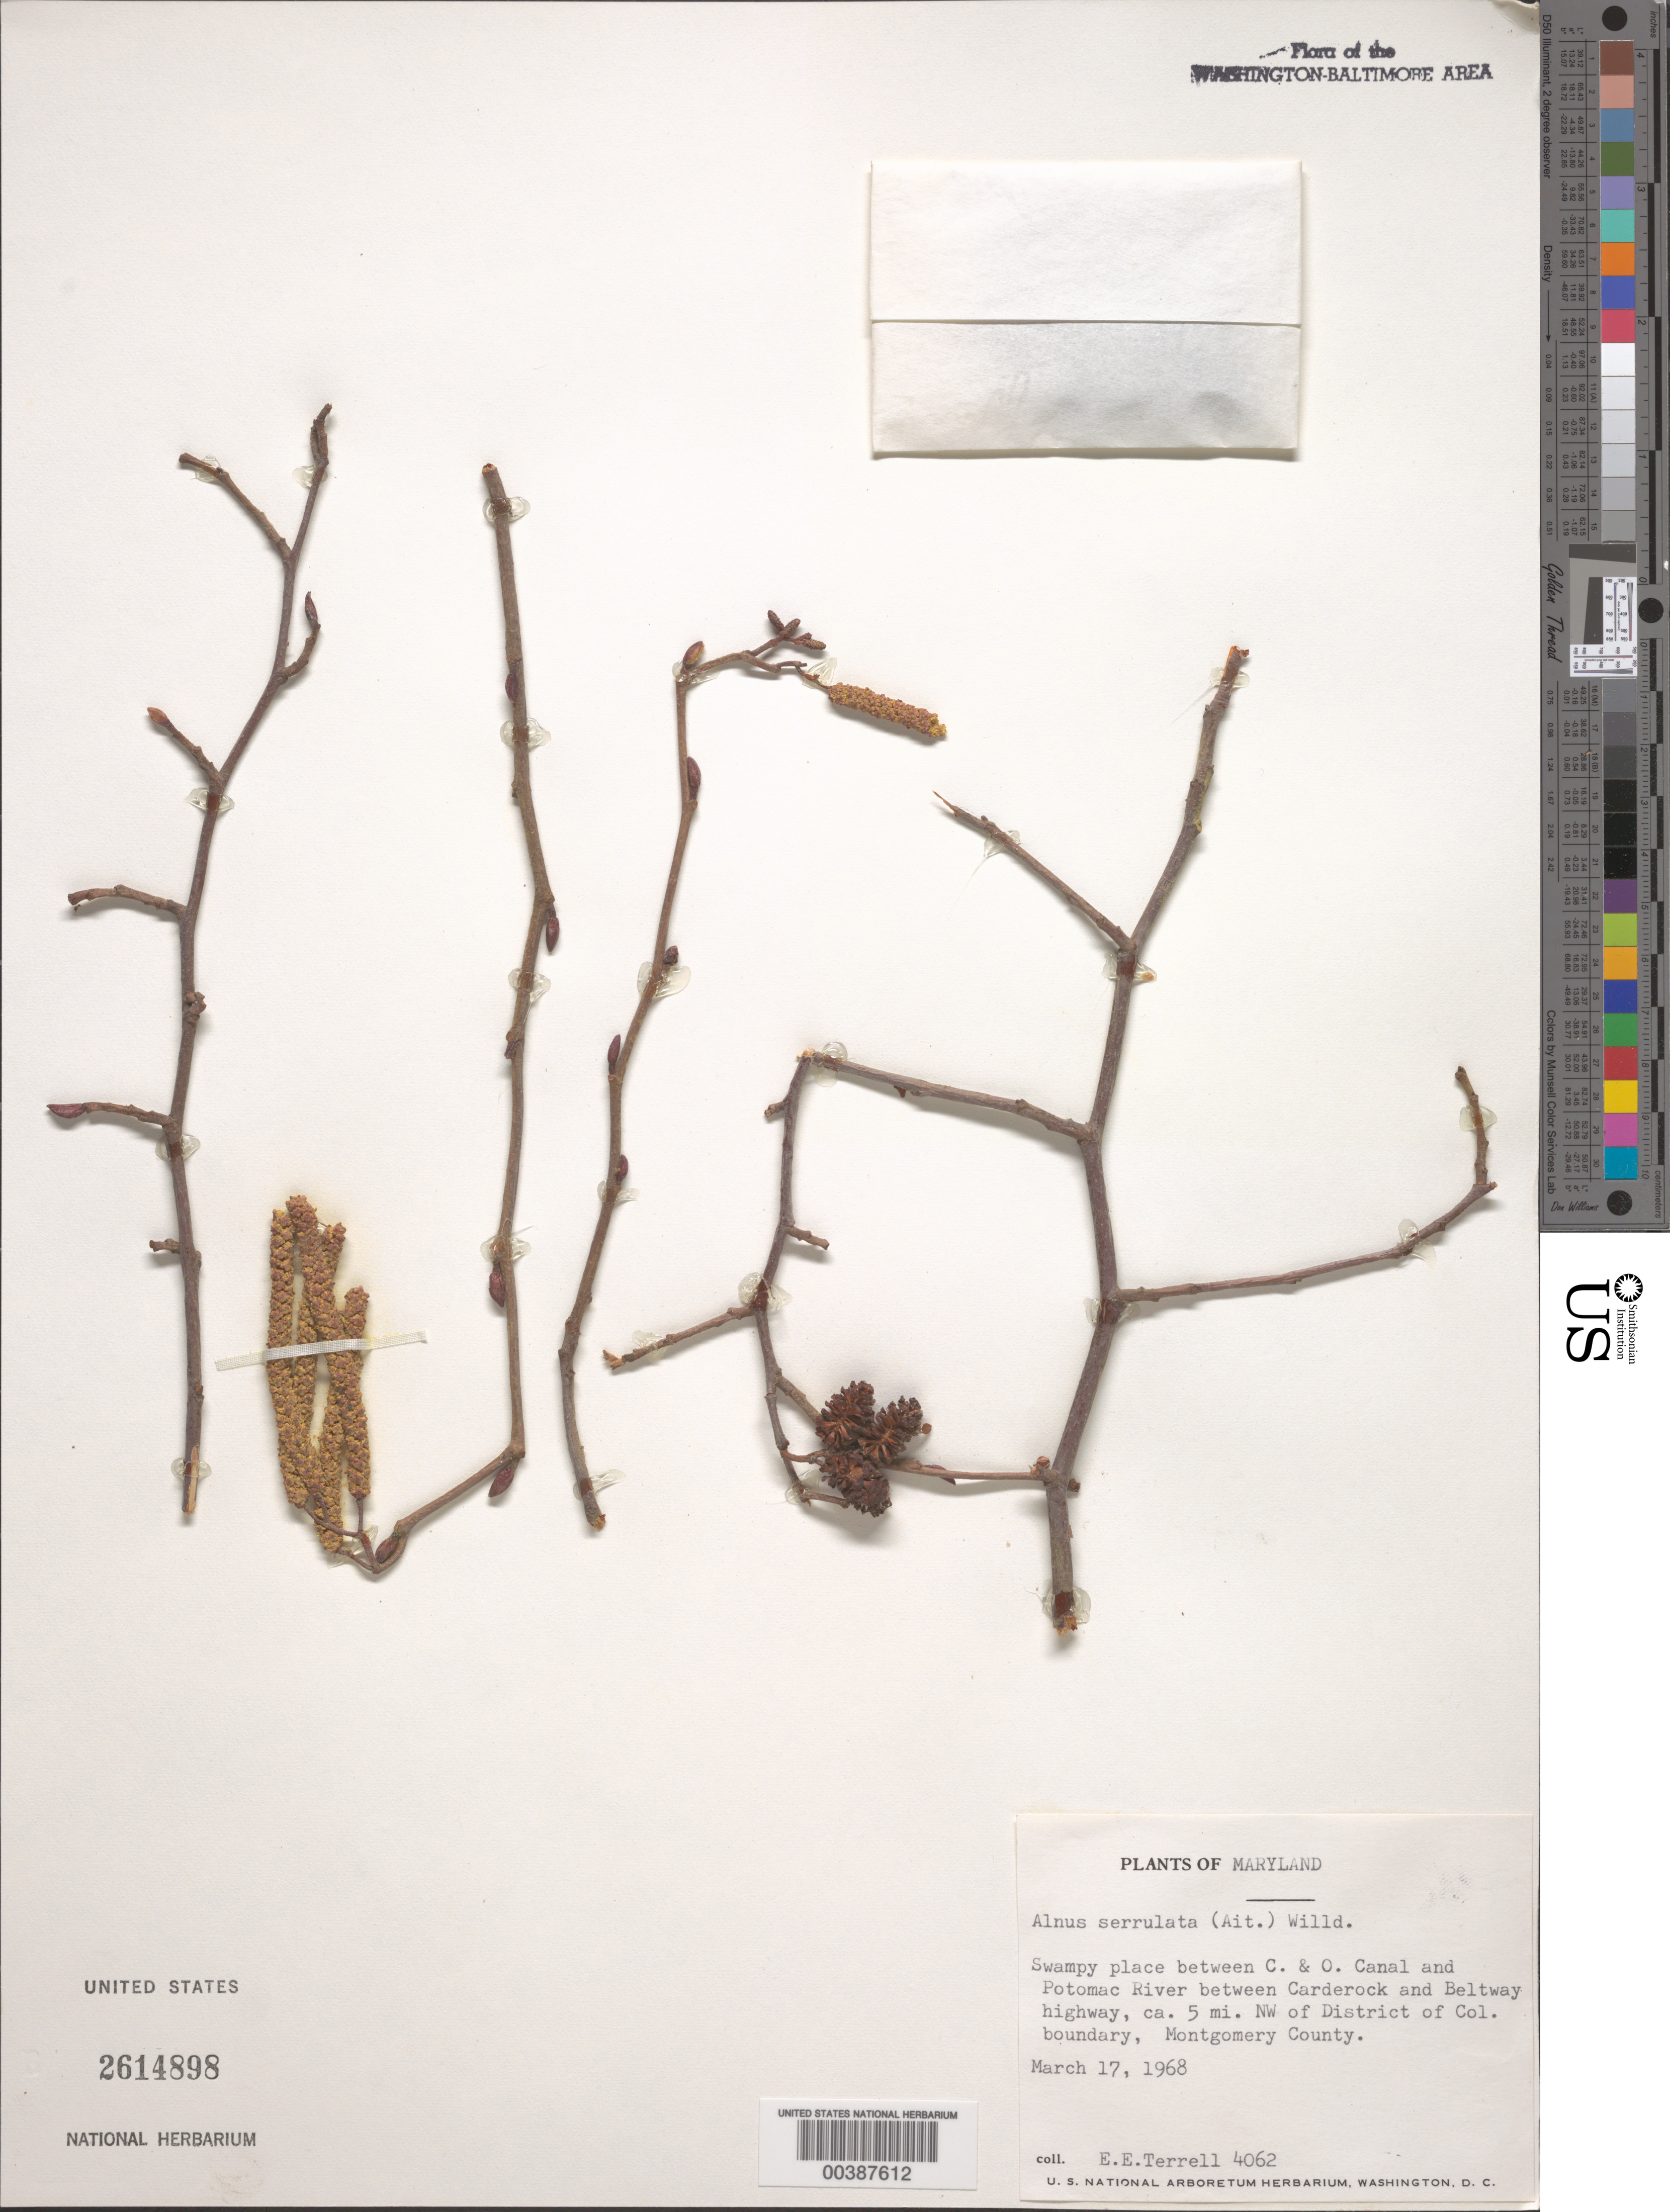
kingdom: Plantae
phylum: Tracheophyta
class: Magnoliopsida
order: Fagales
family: Betulaceae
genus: Alnus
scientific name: Alnus serrulata var. vulgaris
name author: Fernald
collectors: E. E. Terrell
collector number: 4062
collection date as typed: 17 Mar 1968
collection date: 1968-03-17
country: United States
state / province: Maryland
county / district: Montgomery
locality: between Canal and River, between Carderock and Beltway, 495 C. & O. Canal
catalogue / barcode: US 2614898